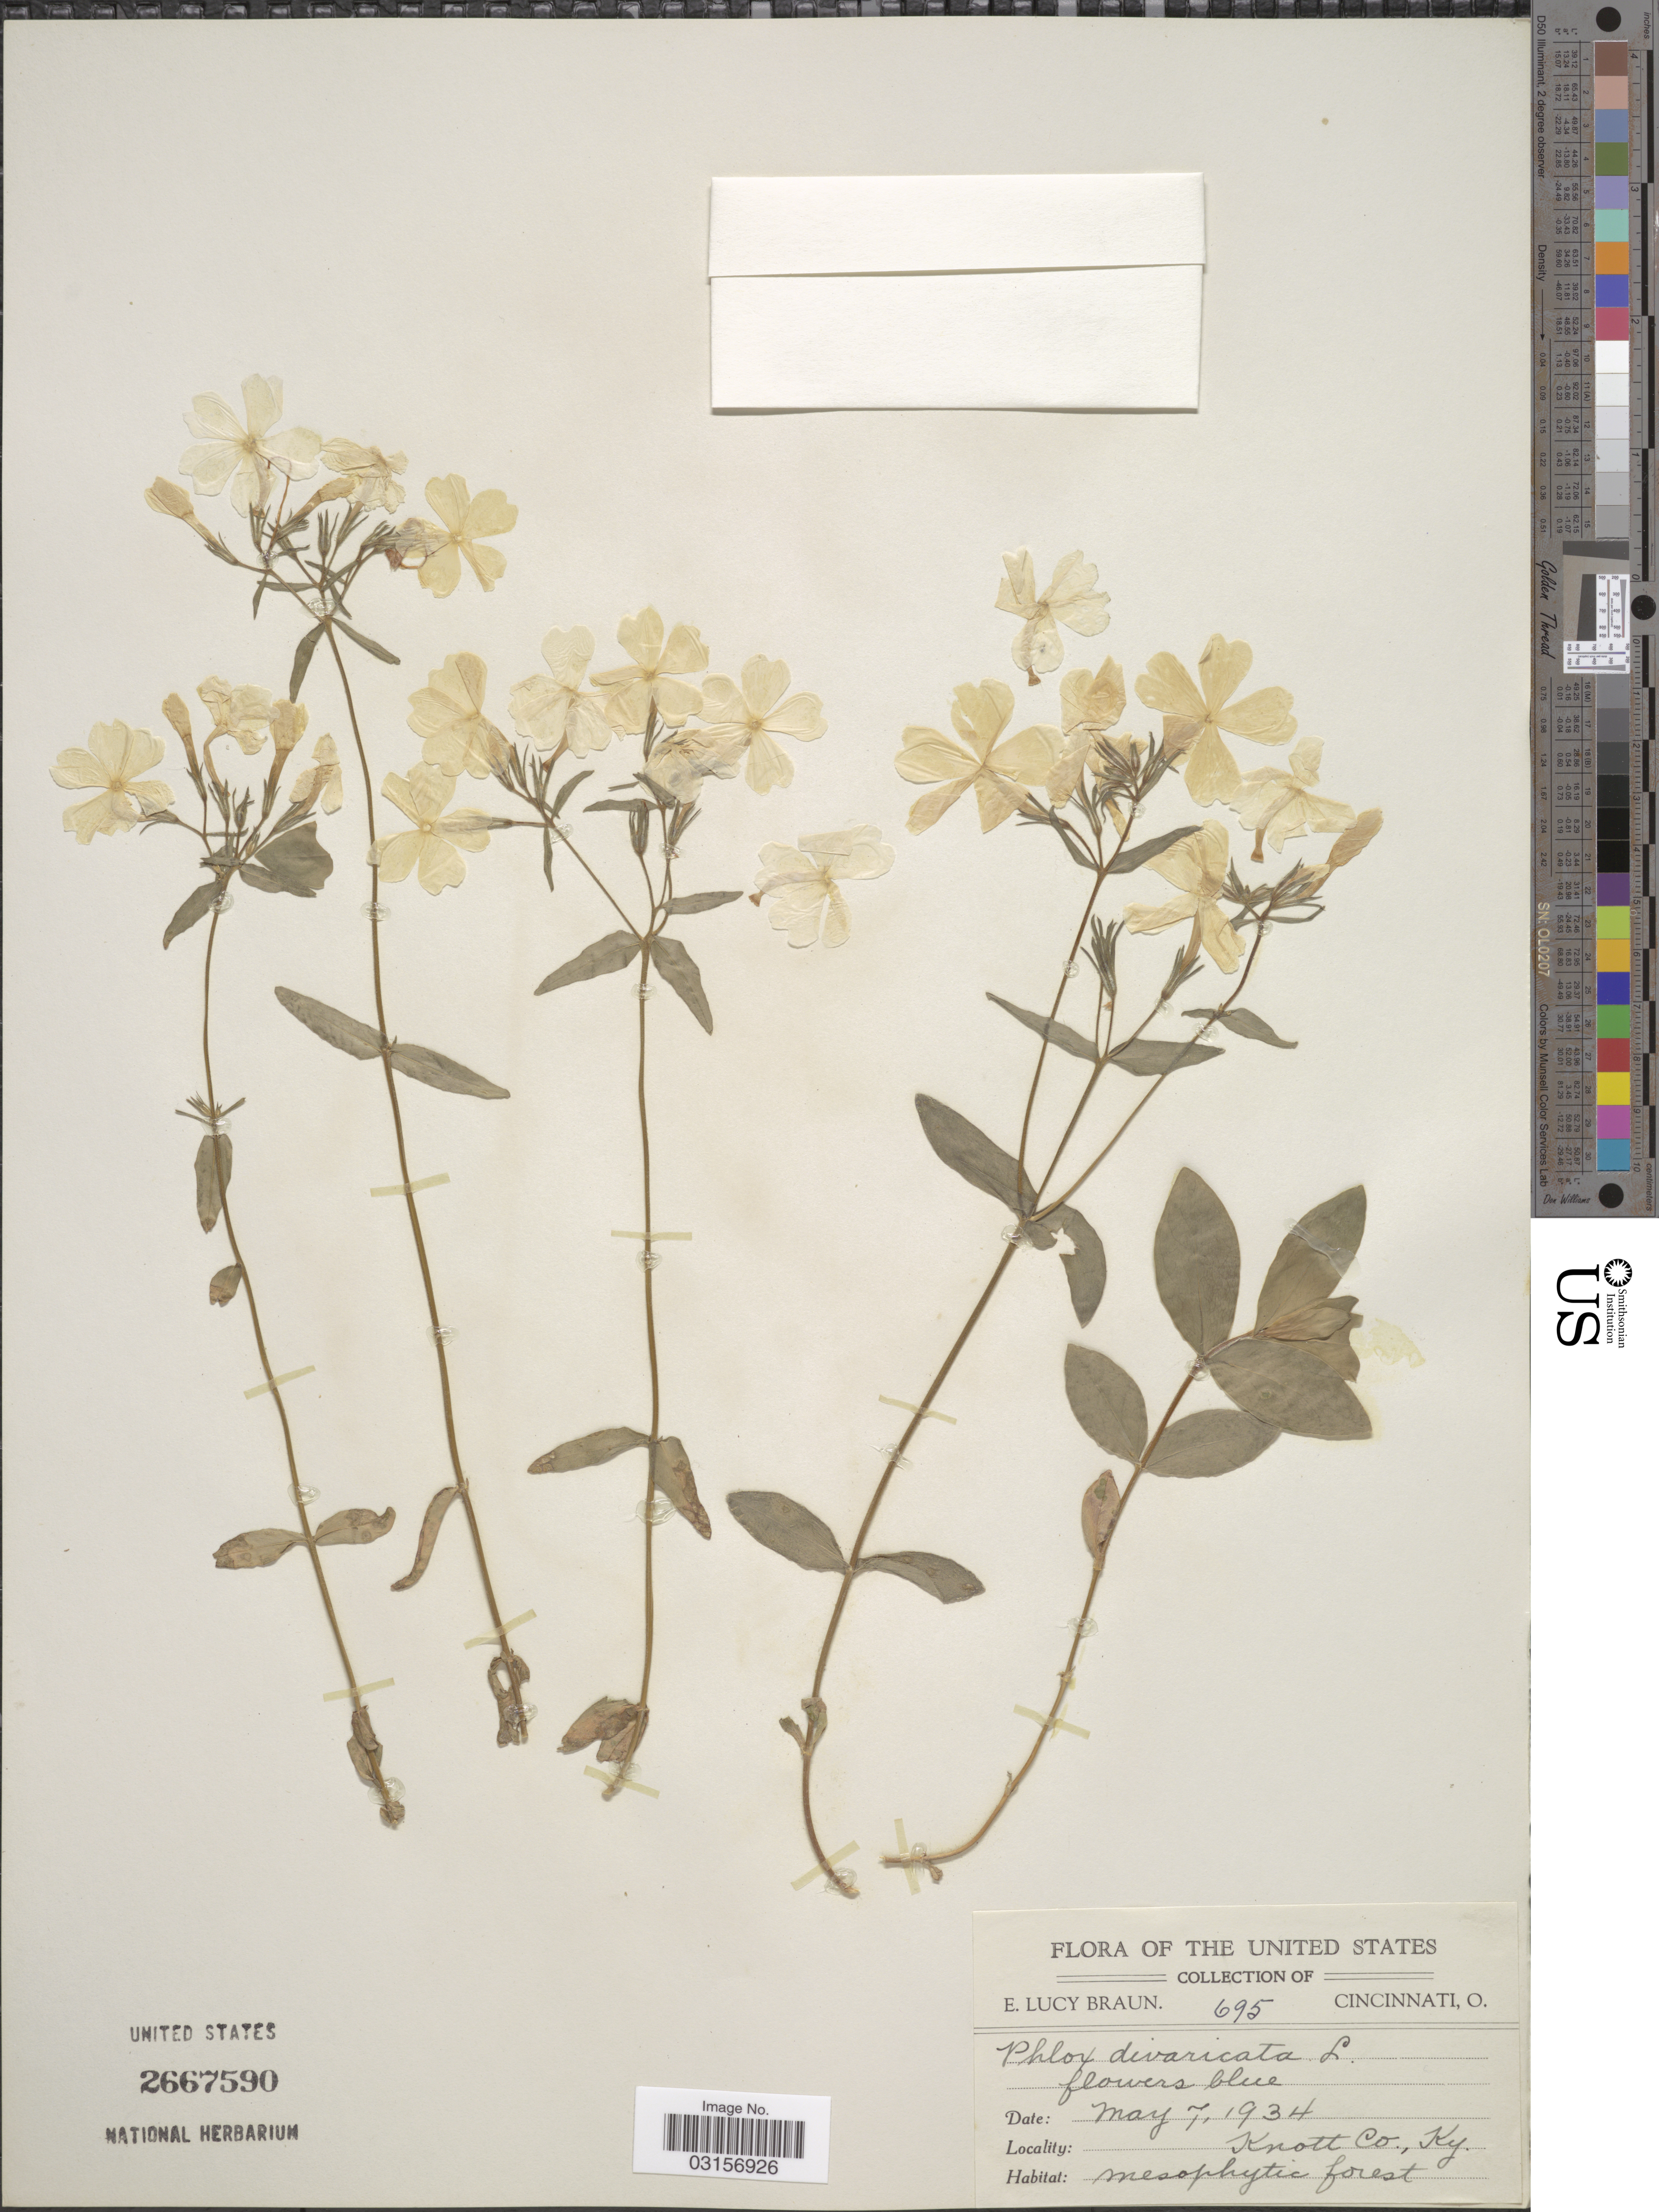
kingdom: Plantae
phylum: Tracheophyta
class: Magnoliopsida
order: Ericales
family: Polemoniaceae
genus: Phlox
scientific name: Phlox divaricata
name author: L.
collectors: E. L. Braun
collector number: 695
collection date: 1934-05-07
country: United States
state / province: Kentucky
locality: Knott Co.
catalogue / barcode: US 2667590